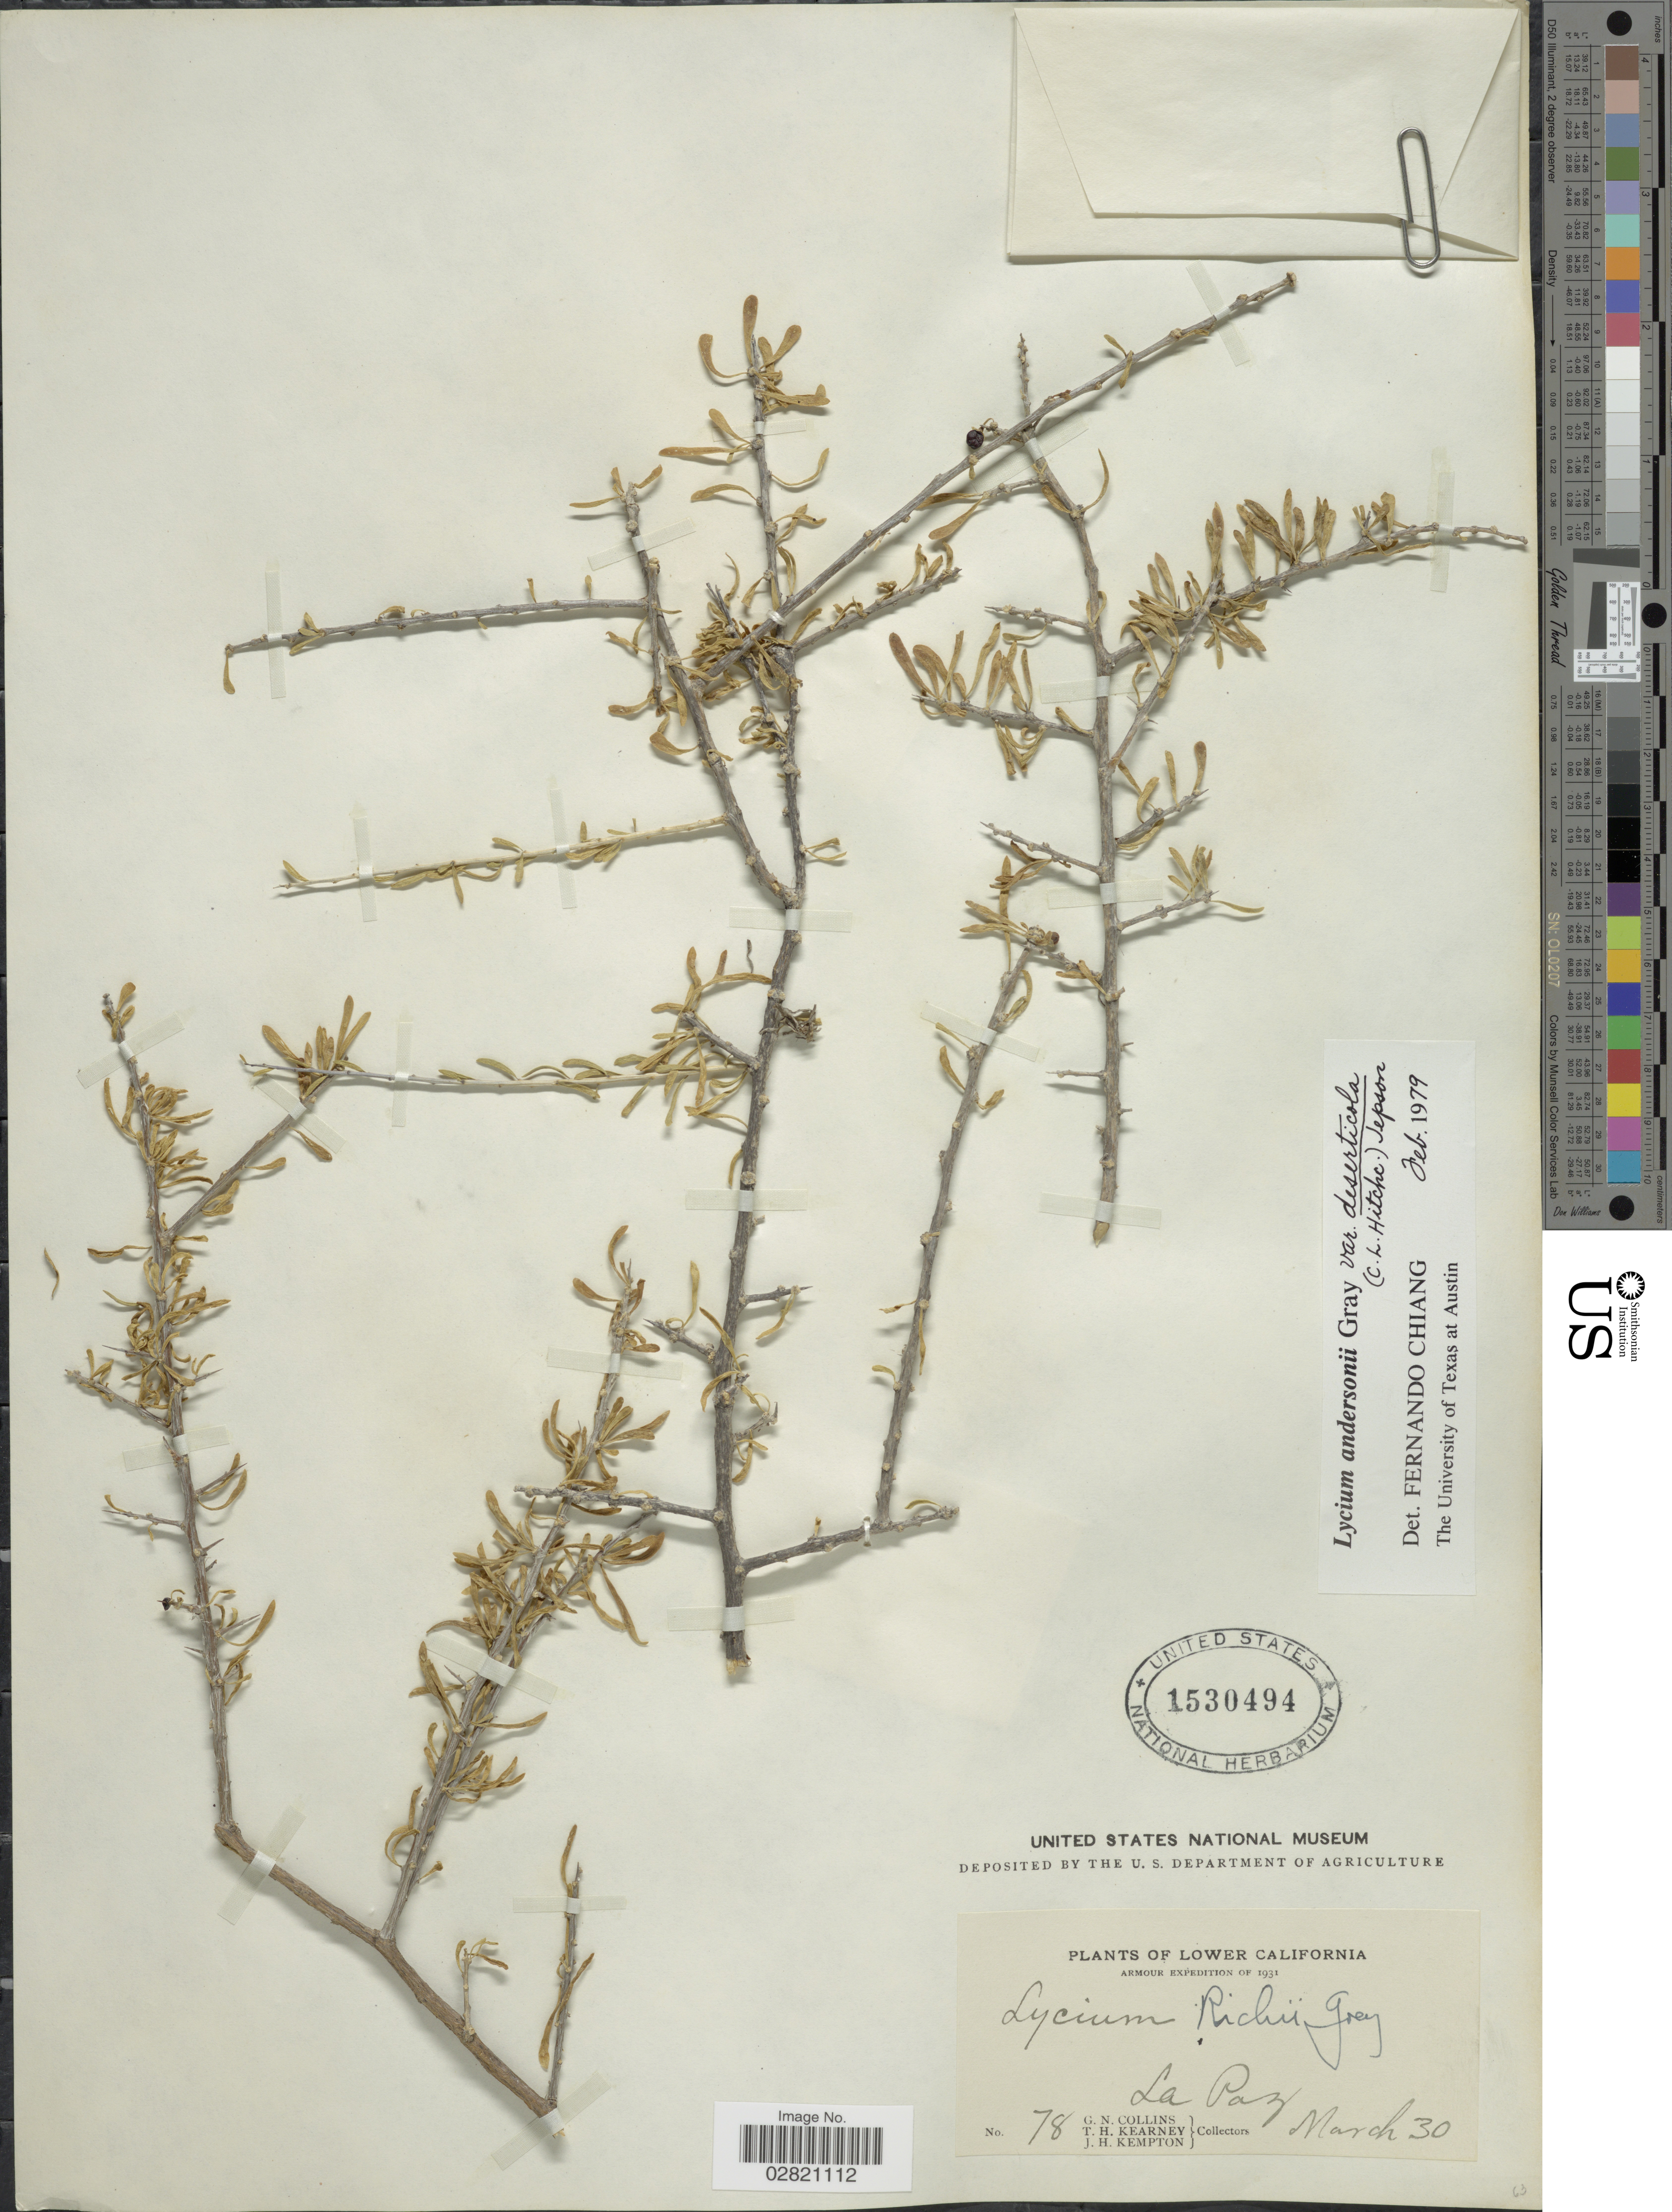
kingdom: Plantae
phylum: Tracheophyta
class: Magnoliopsida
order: Solanales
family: Solanaceae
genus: Lycium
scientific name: Lycium andersonii var. deserticola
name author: (C.L. Hitchc.) Jeps.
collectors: G. Collins, T. H. Kearney & J. H. Kempton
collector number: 78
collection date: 1931-03-30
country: Mexico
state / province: Baja California Sur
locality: Lower California. Armour. La Paz.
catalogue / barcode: US 1530494